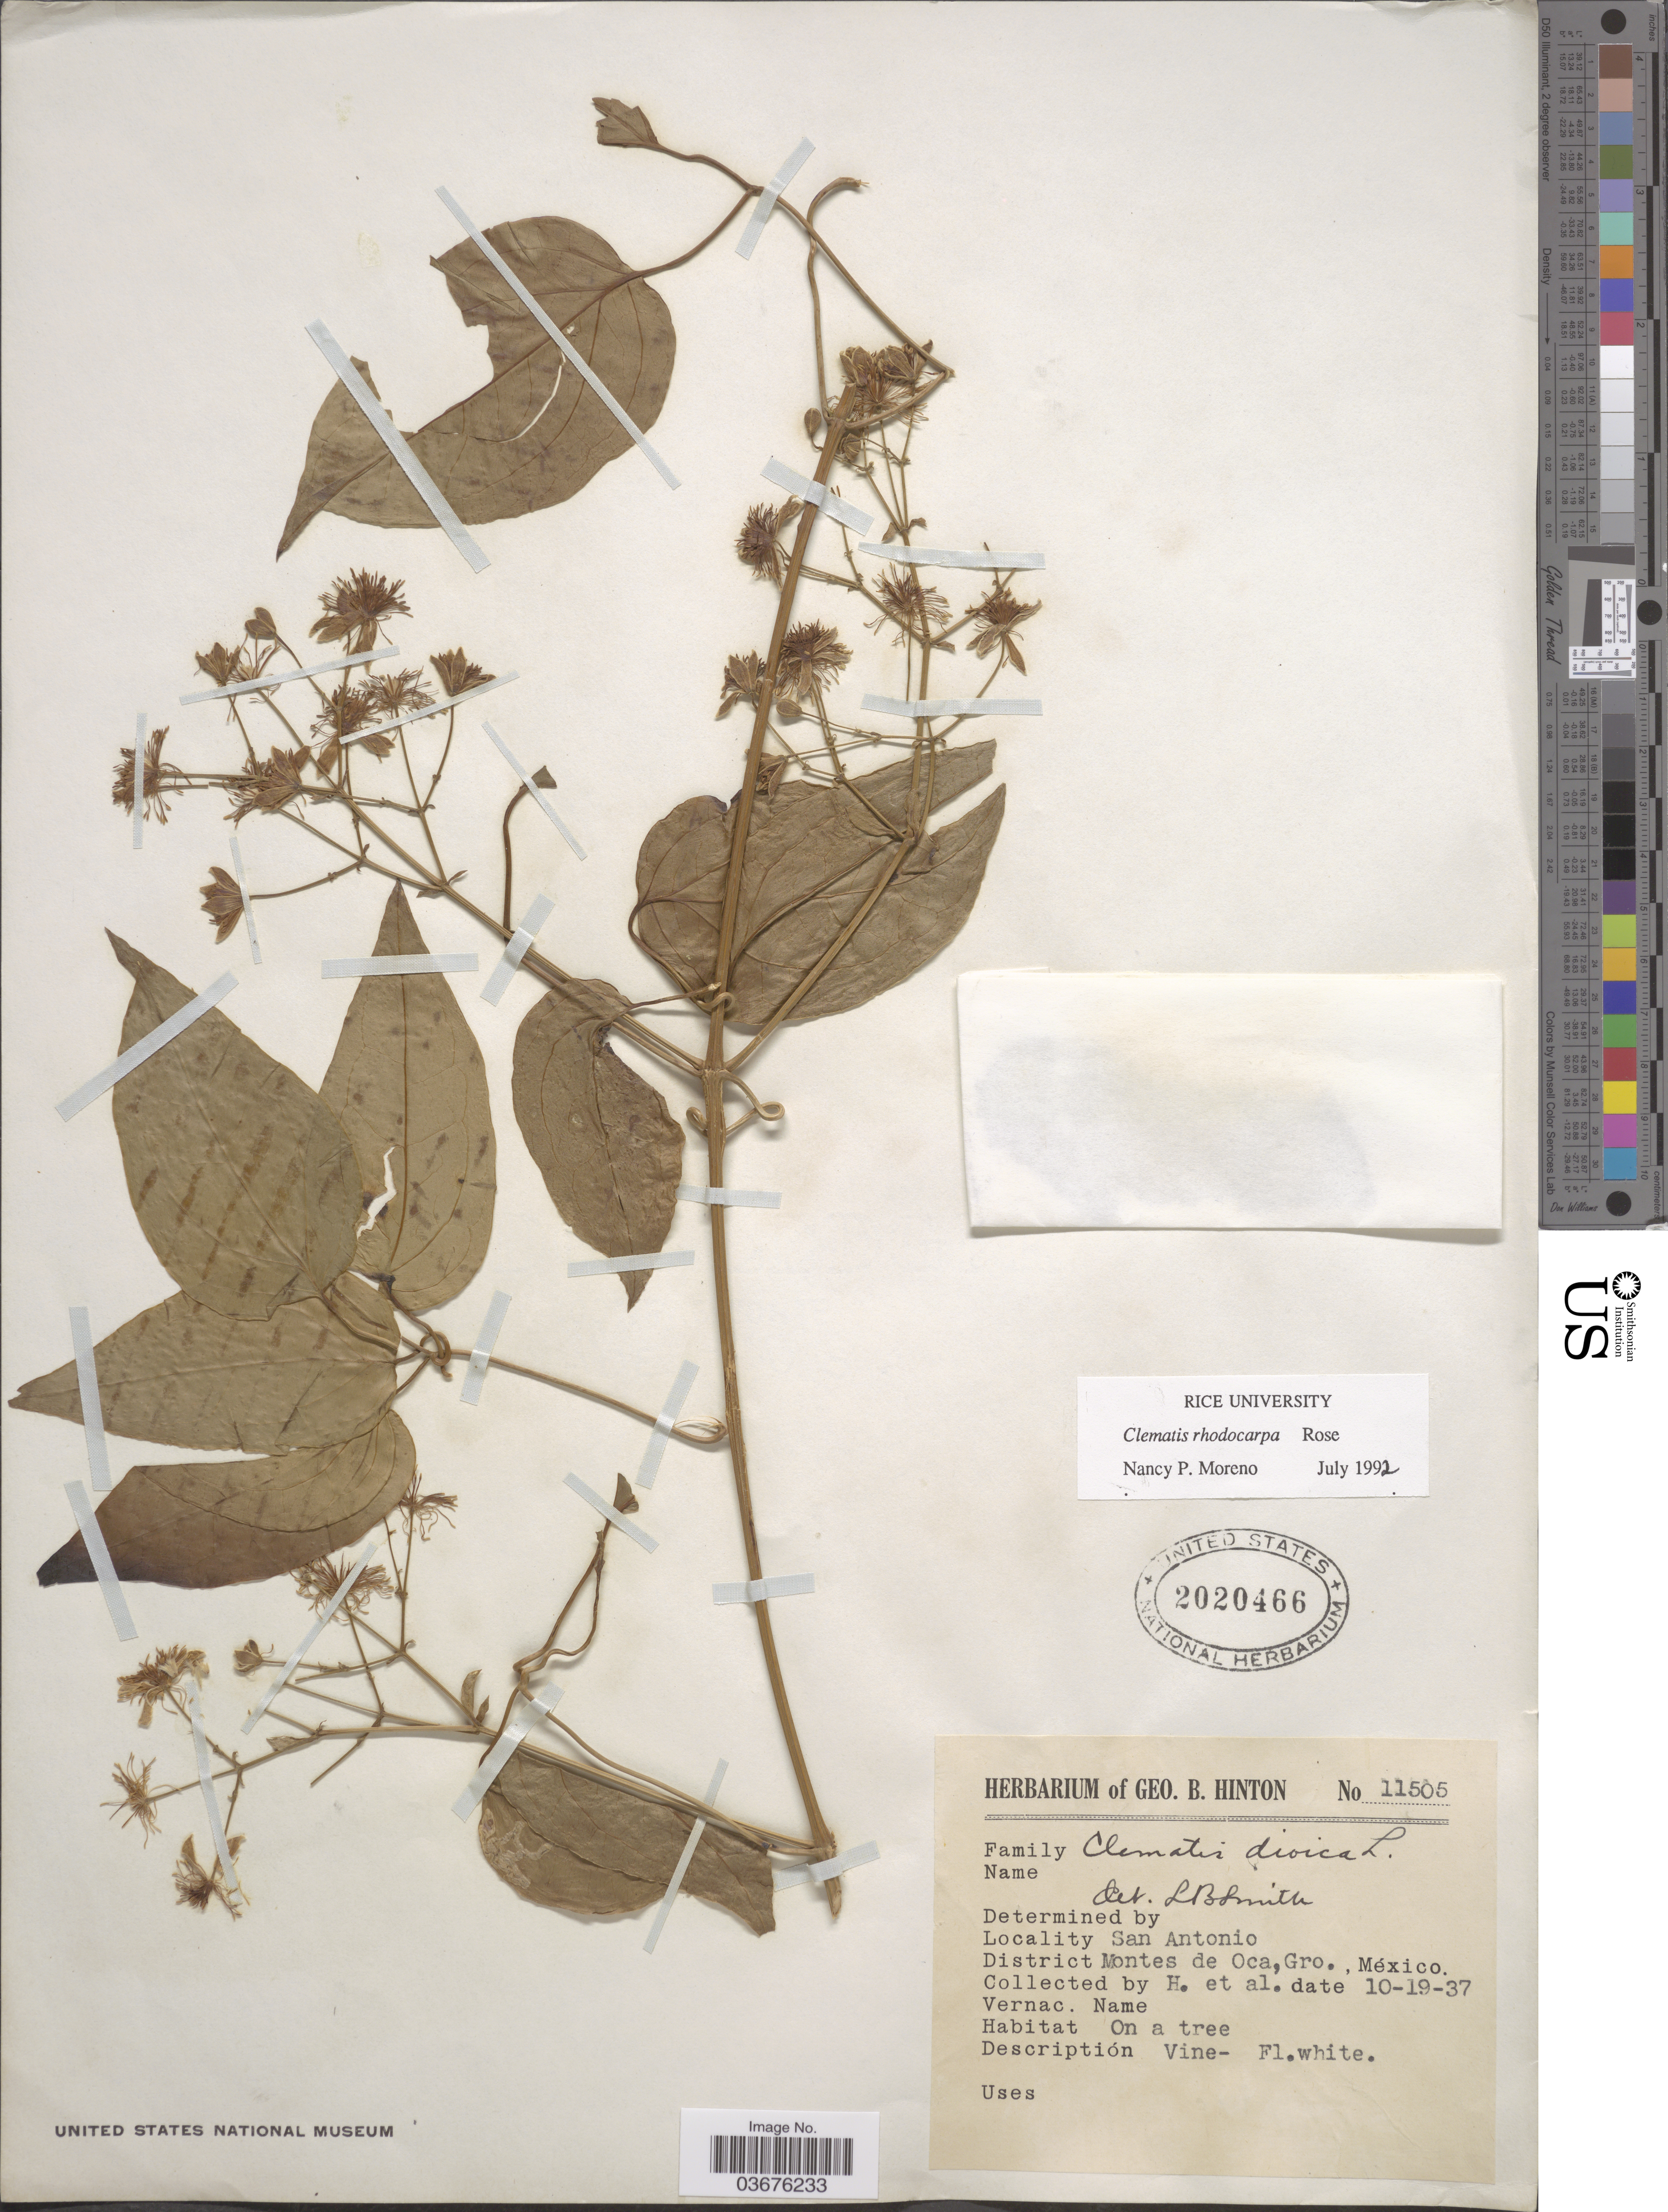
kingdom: Plantae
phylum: Tracheophyta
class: Magnoliopsida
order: Ranunculales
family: Ranunculaceae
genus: Clematis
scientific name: Clematis rhodocarpa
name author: Rose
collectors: G. B. Hinton & et al.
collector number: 11505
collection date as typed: Transcribed d/m/y: 19/10/37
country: Mexico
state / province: Guerrero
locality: San Antonio. District Montes de Oca.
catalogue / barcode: US 2020466